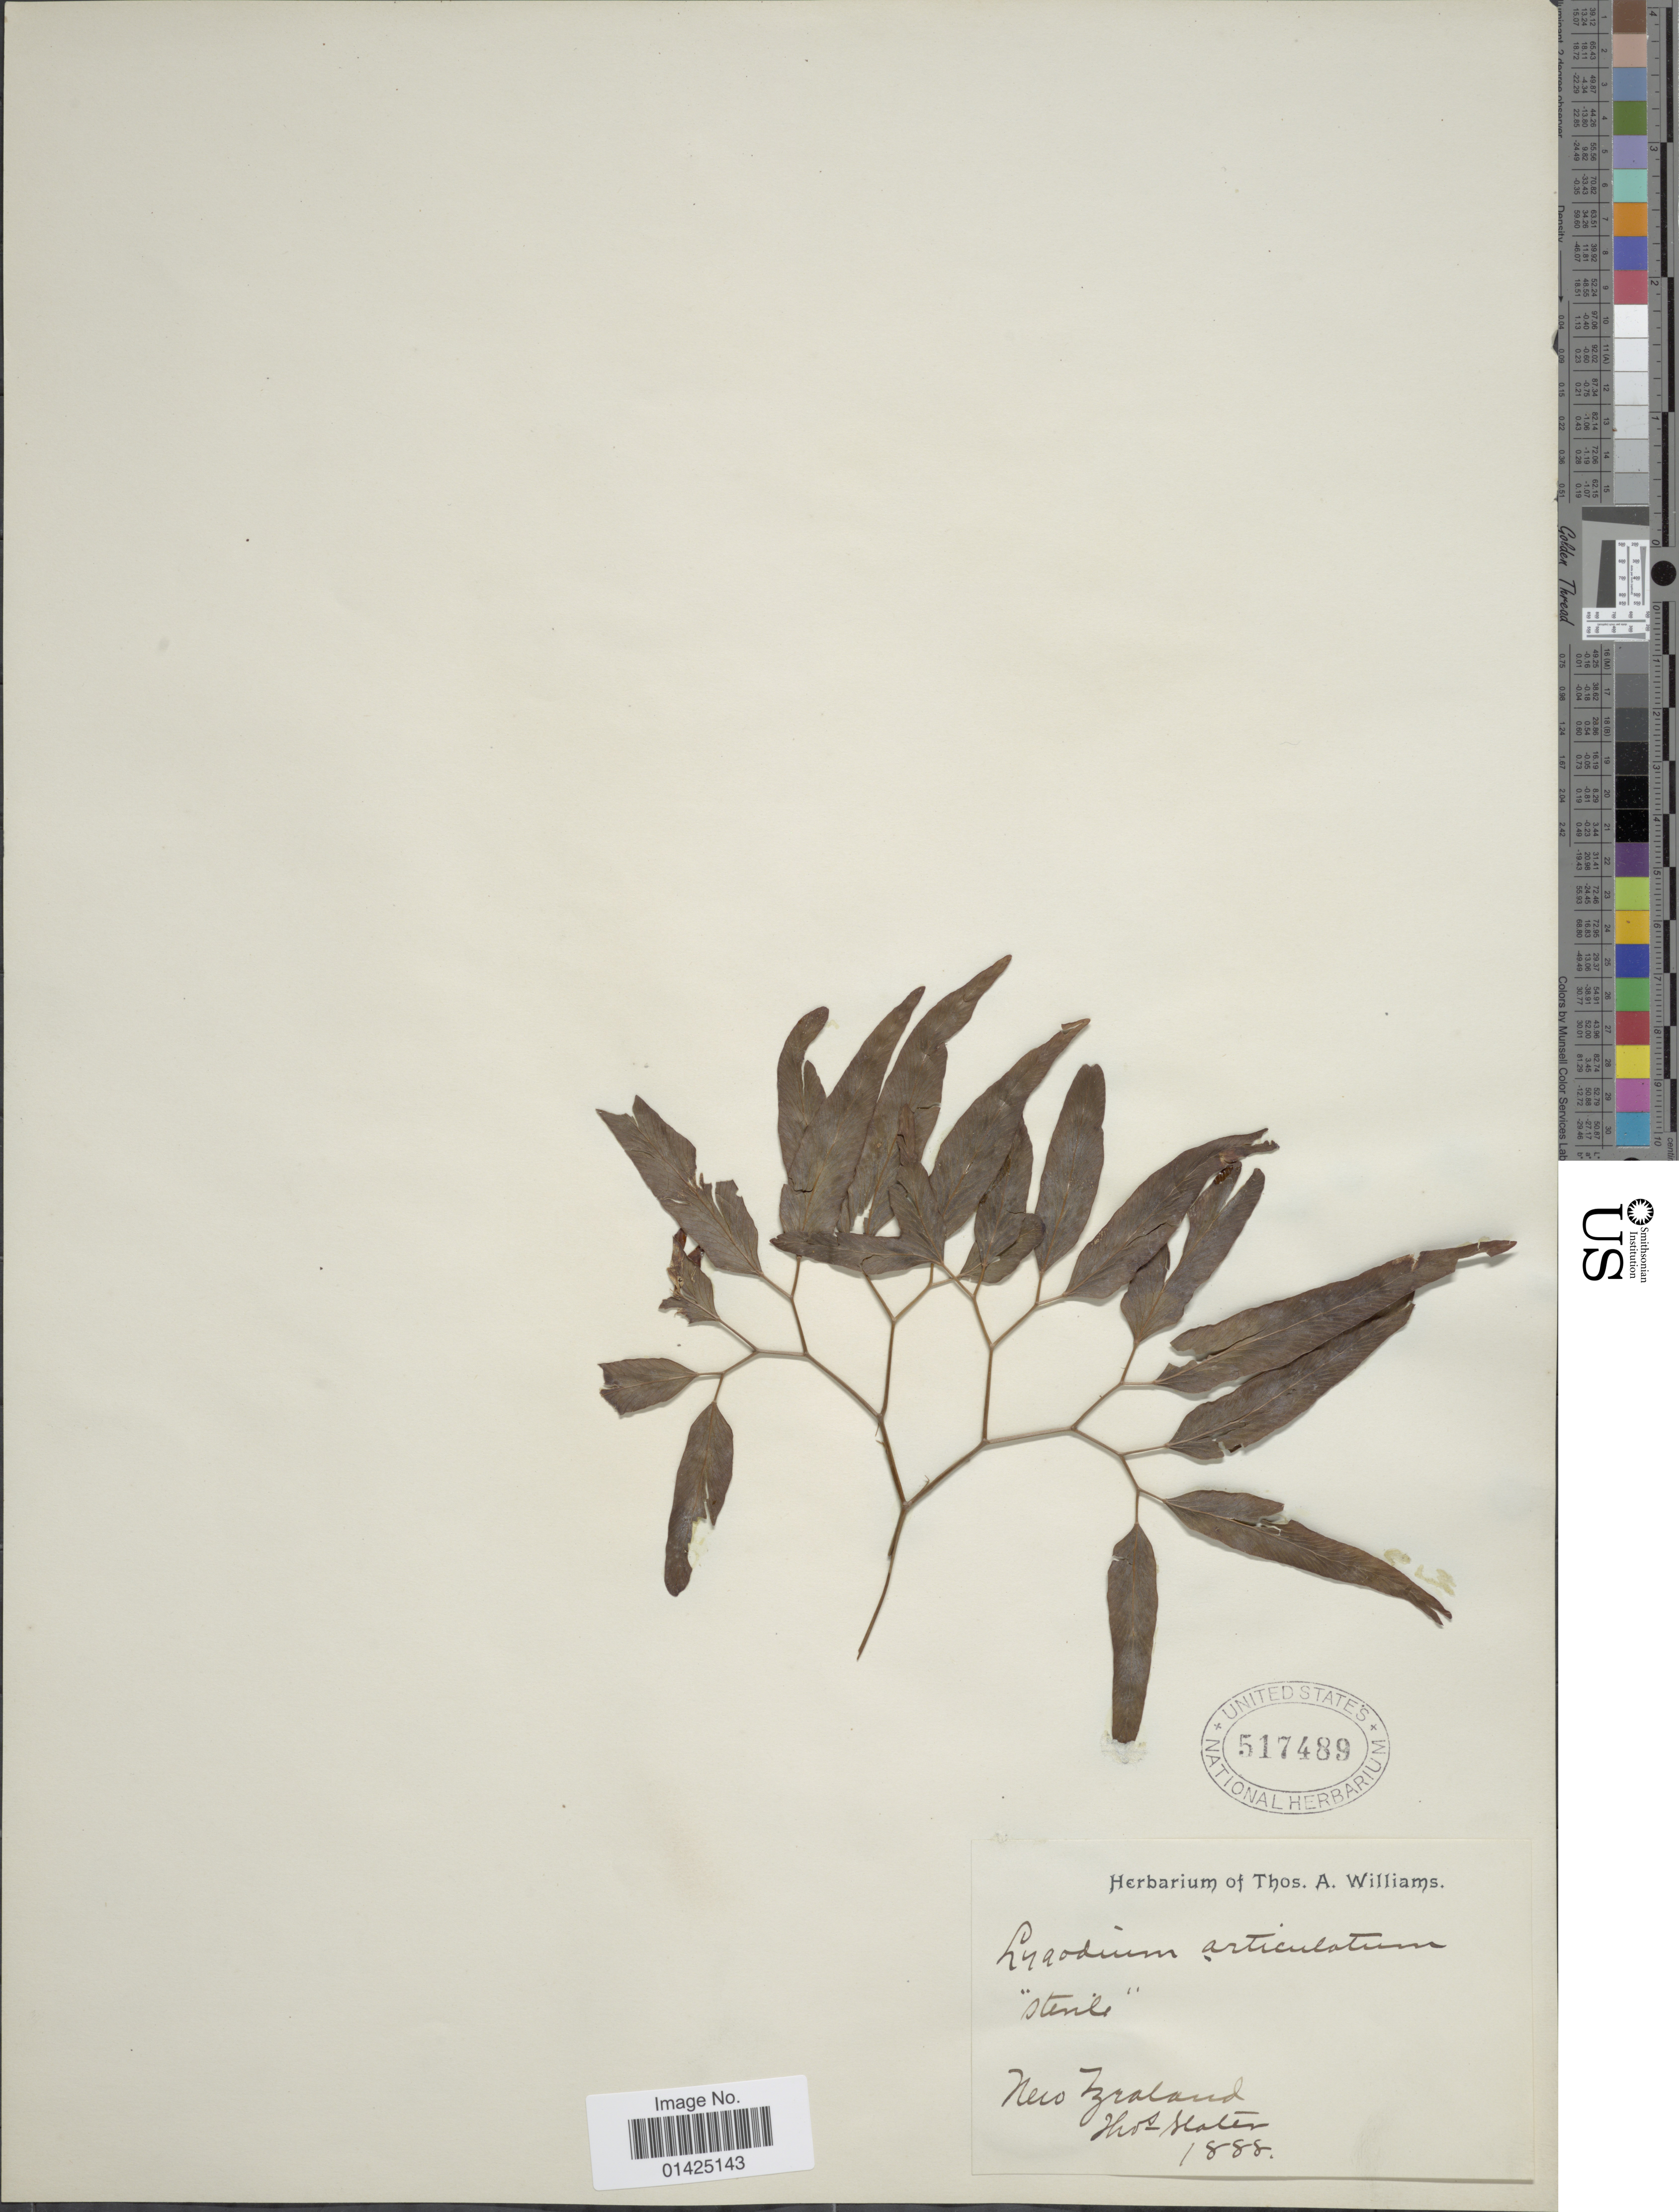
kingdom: Plantae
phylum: Tracheophyta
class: Polypodiopsida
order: Schizaeales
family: Lygodiaceae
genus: Lygodium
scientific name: Lygodium articulatum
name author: A. Rich.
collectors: T. Slater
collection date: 1888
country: New Zealand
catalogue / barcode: US 517489